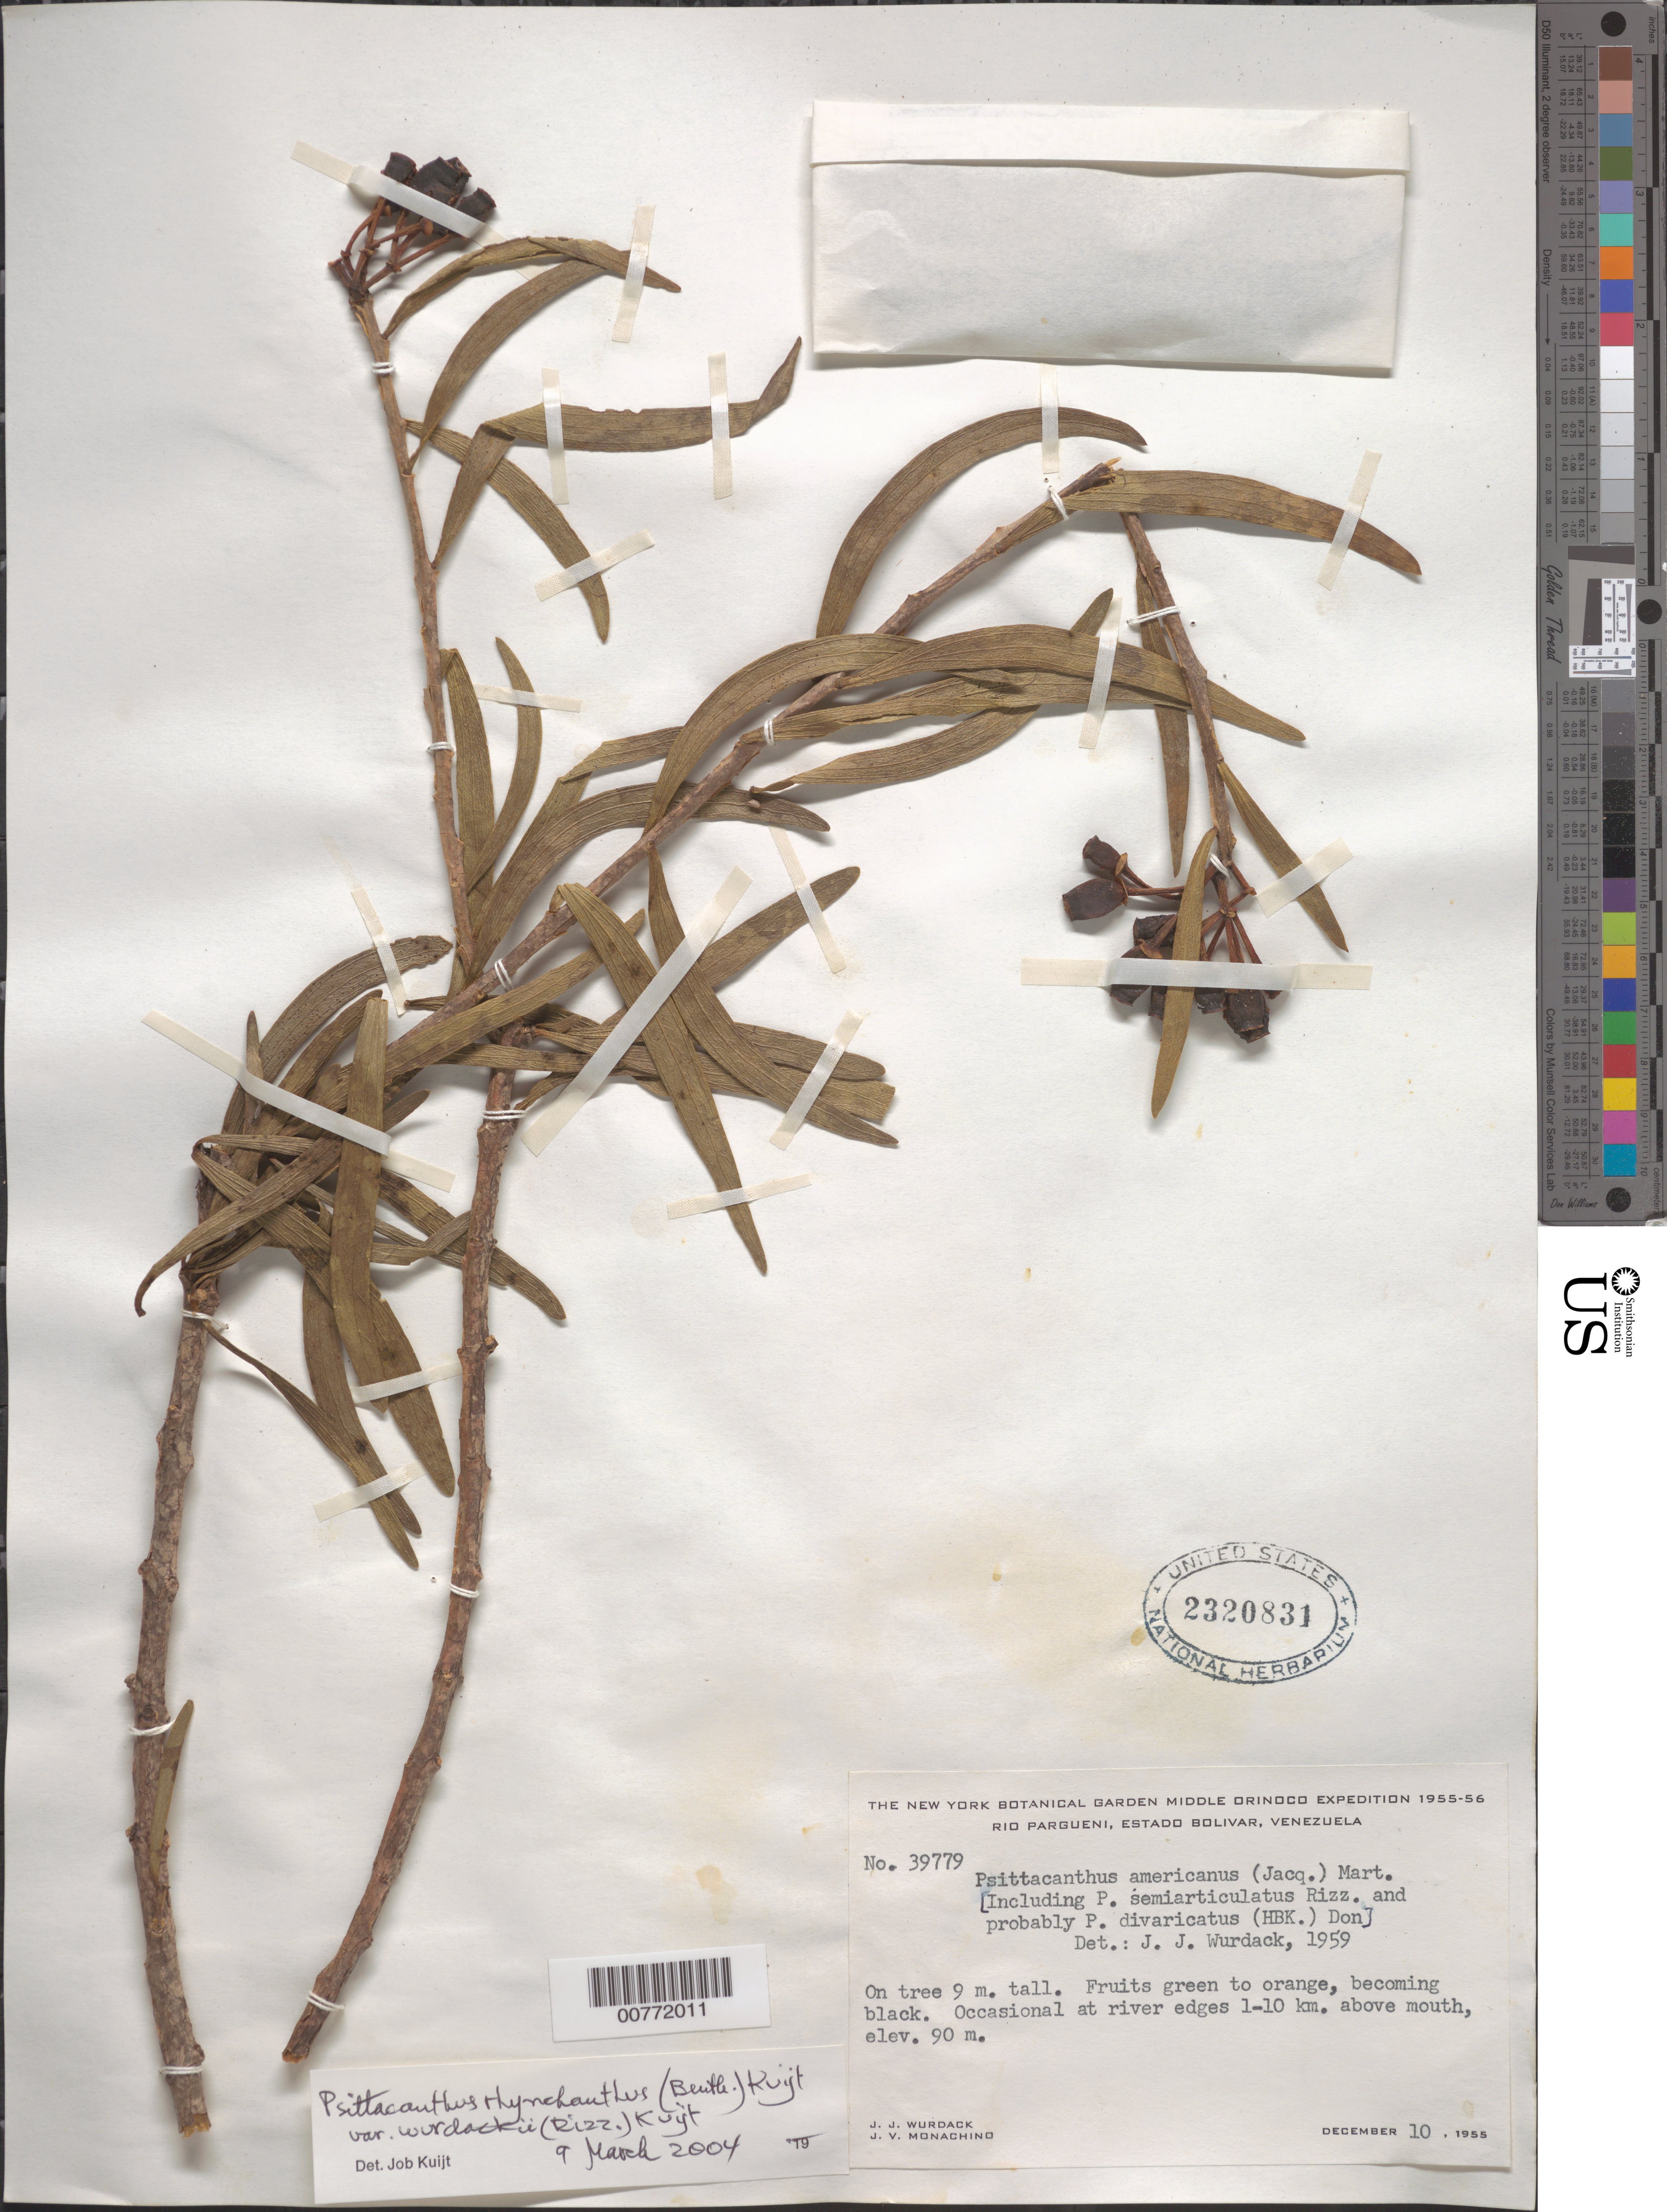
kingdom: Plantae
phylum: Tracheophyta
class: Magnoliopsida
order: Santalales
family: Loranthaceae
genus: Psittacanthus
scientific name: Psittacanthus rhynchanthus var. wurdackii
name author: (Rizzini) Kuijt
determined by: Kuijt, Job, (CANADA)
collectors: J. J. Wurdack & J. V. Monachino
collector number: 39779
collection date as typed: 10-Dec-55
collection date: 1955-12-10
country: Venezuela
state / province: Bolívar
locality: Río Pargueni, 1-10 km above mouth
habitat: River edge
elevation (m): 90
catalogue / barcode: US 2320831